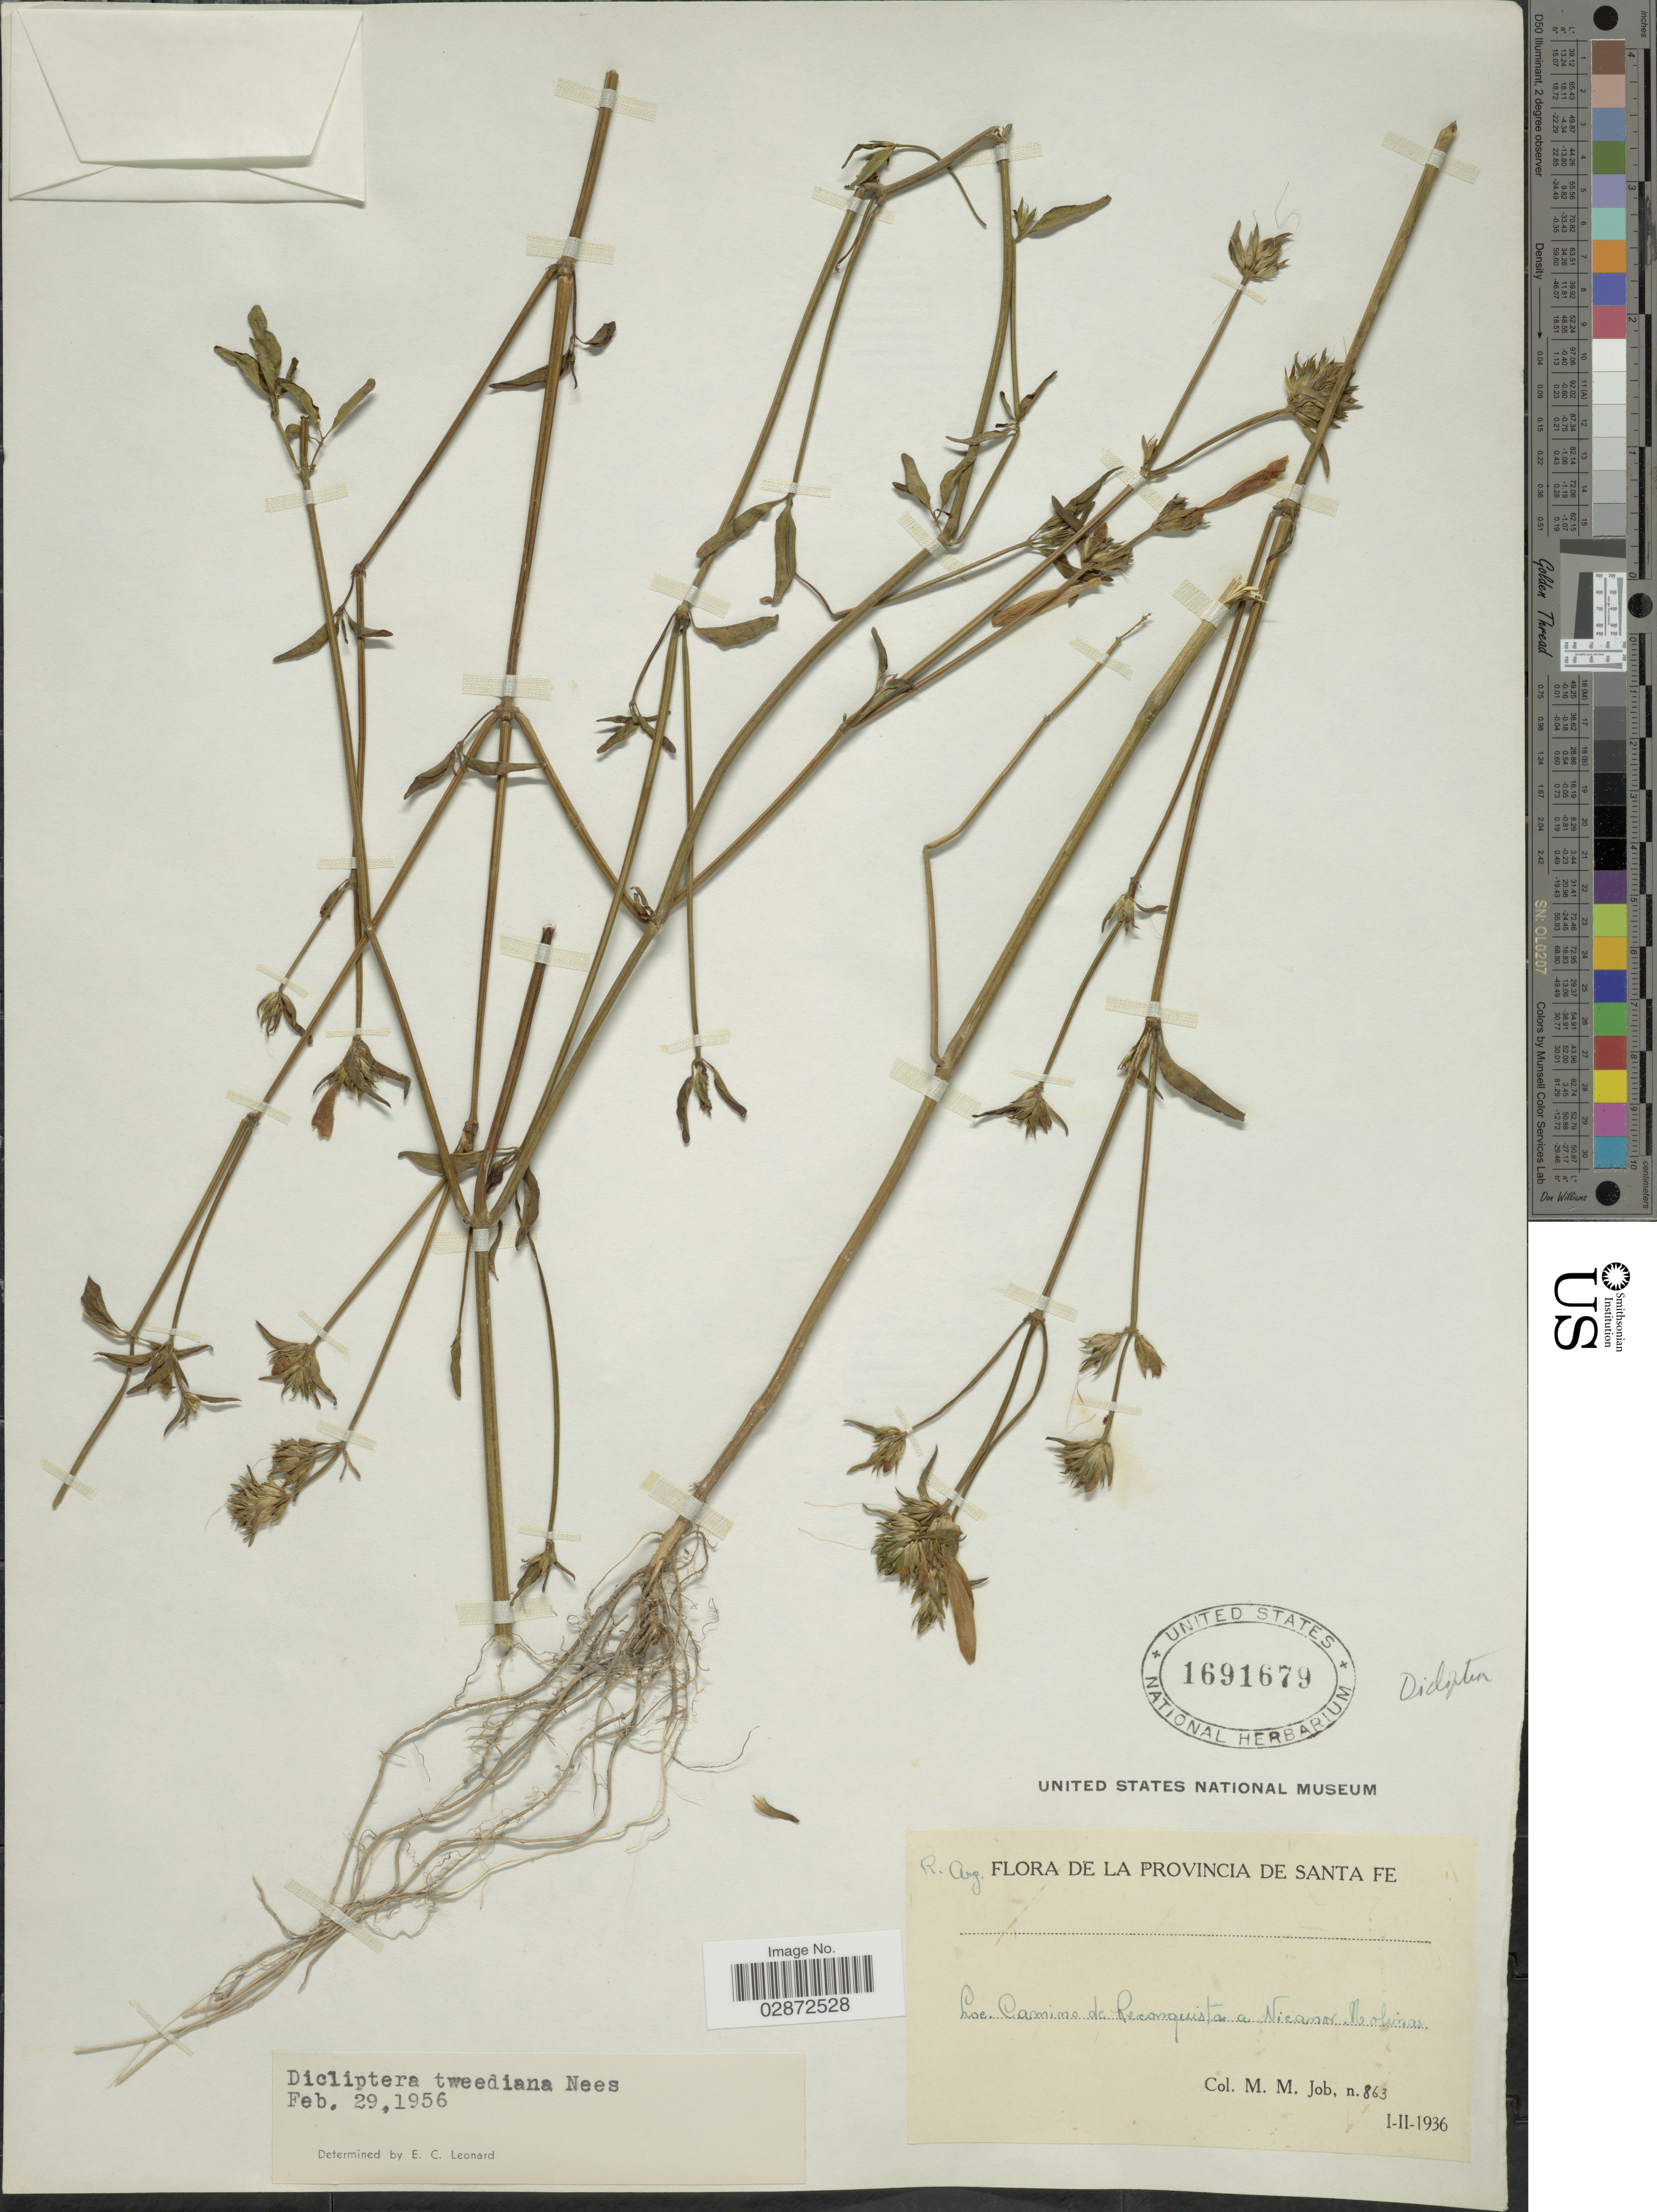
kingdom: Plantae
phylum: Tracheophyta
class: Magnoliopsida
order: Lamiales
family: Acanthaceae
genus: Dicliptera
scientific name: Dicliptera squarrosa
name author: Nees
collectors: M. Job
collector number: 863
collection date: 1936-02-01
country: Argentina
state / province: Santa Fe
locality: R. Arg. Provincia de Santa Fe. Camino de Reconquista a Nicanor Molinas.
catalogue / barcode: US 1691679